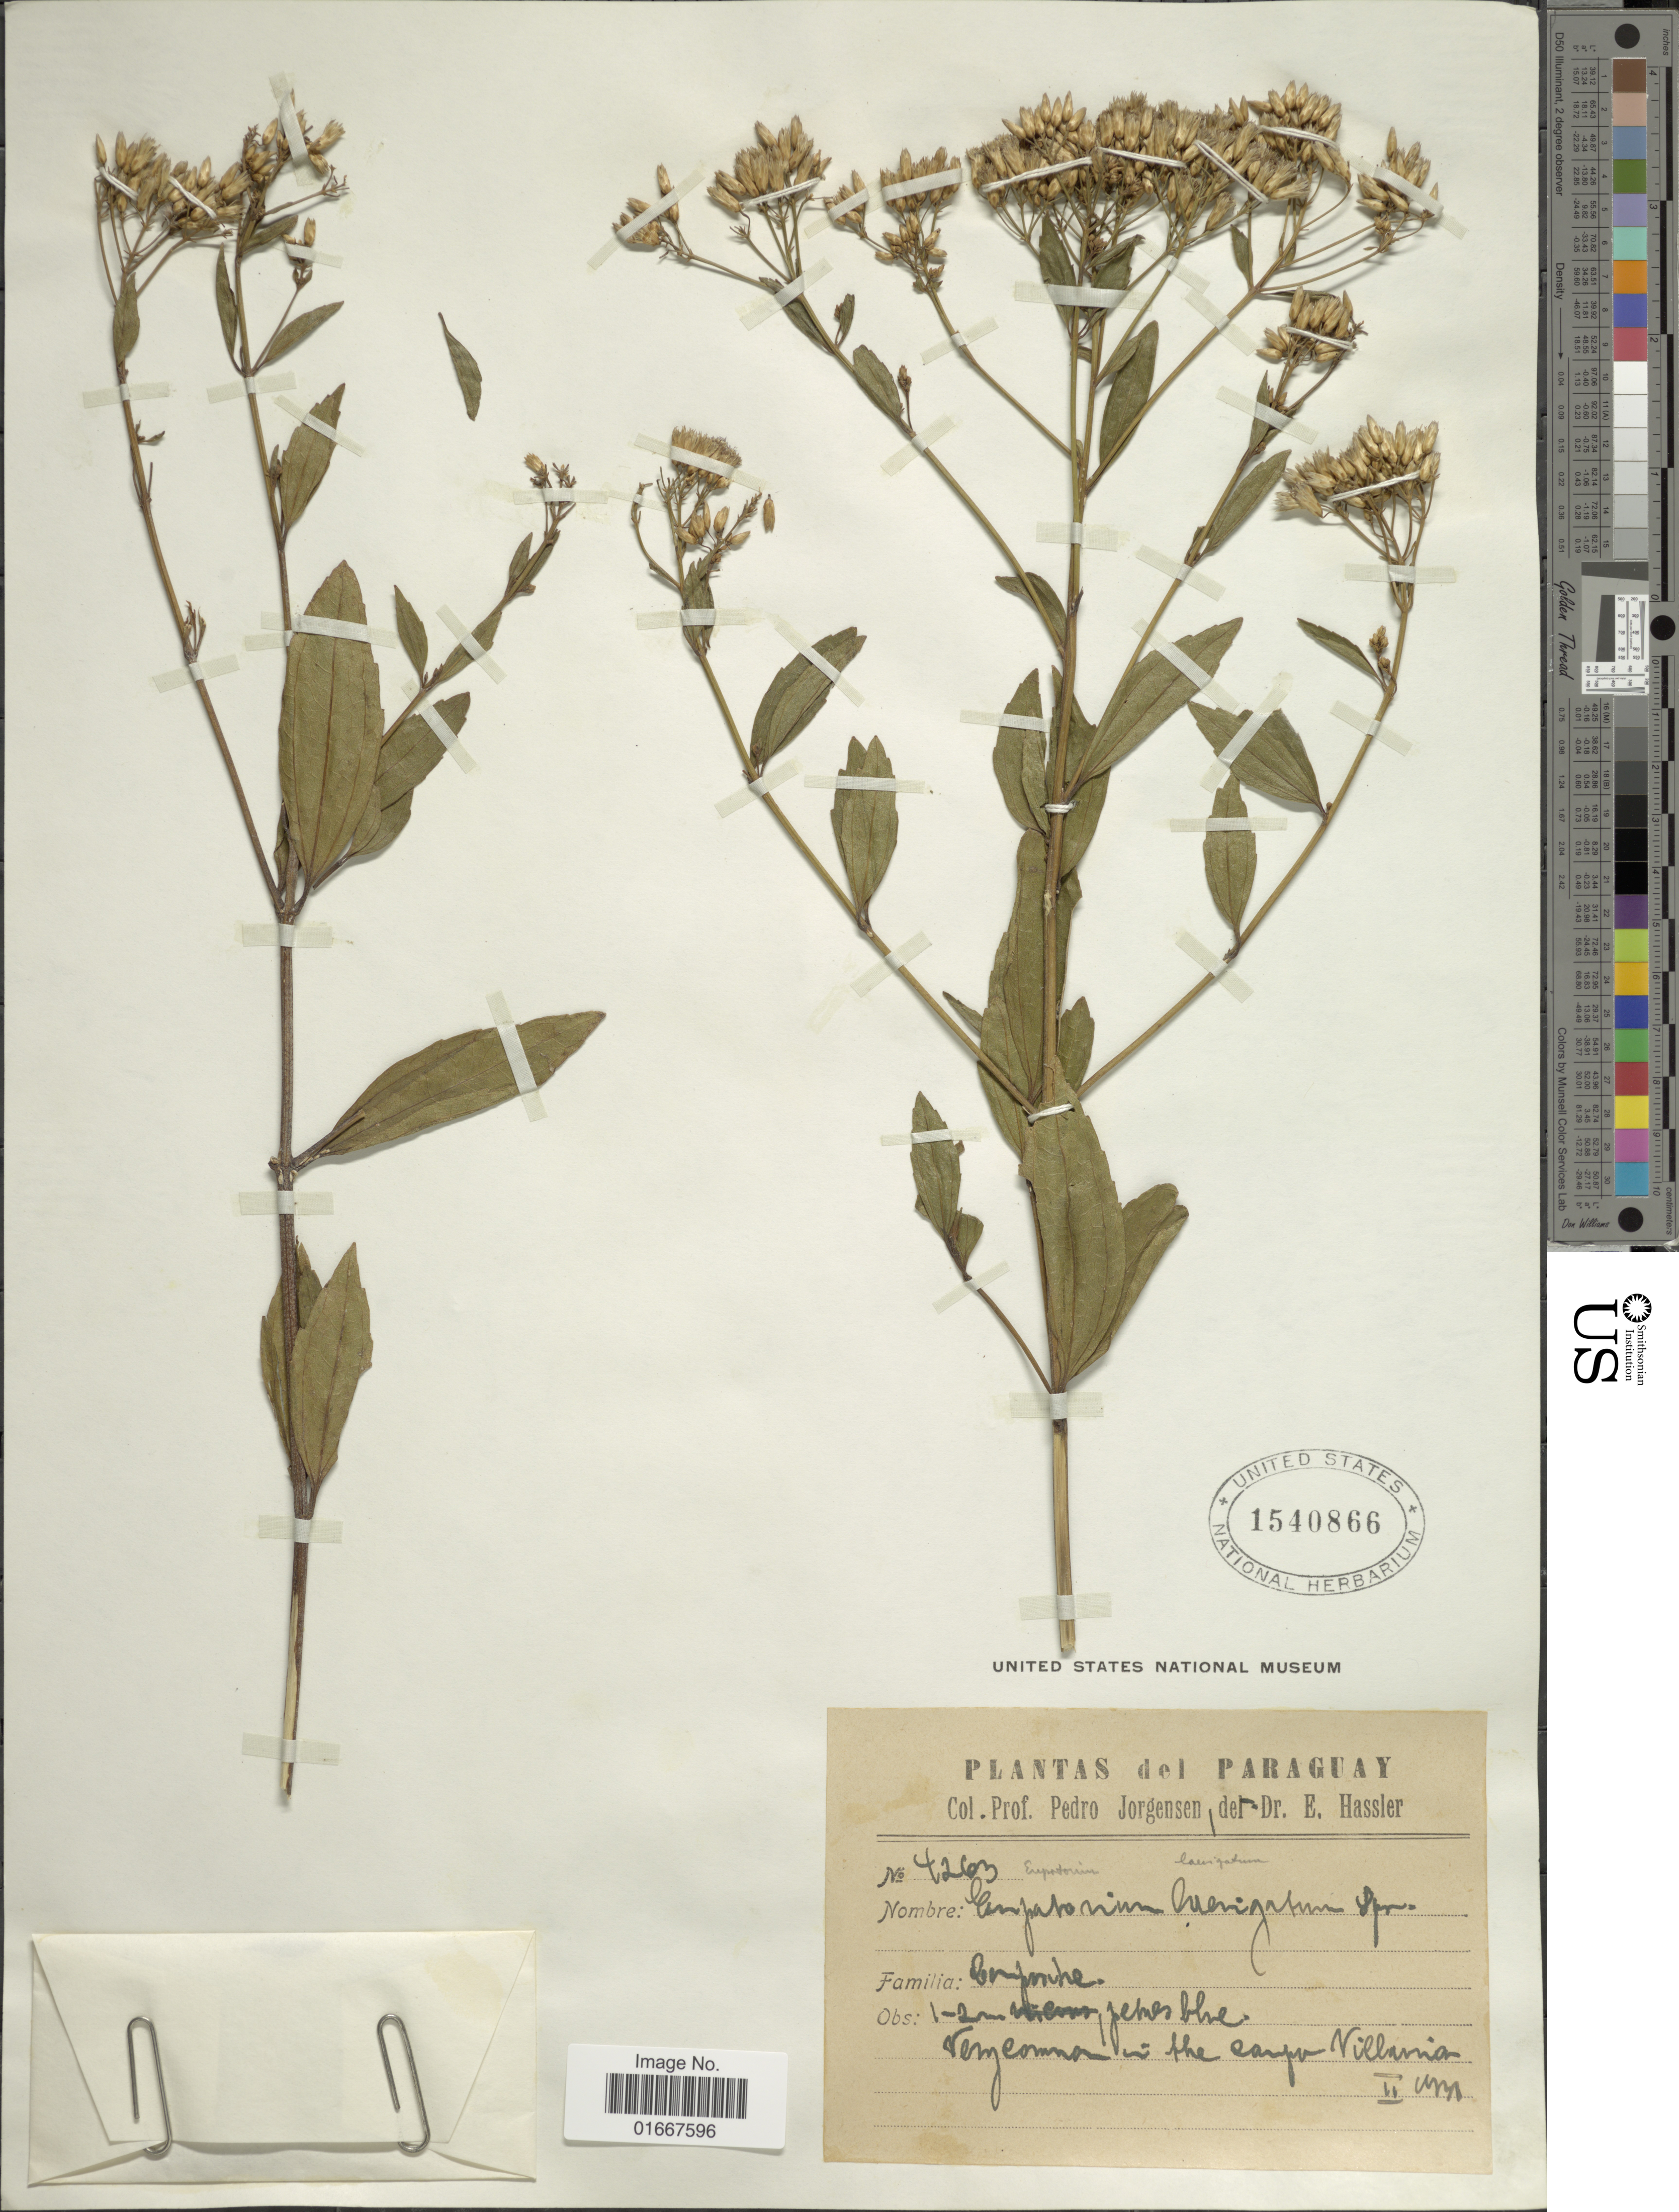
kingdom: Plantae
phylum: Tracheophyta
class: Magnoliopsida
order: Asterales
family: Asteraceae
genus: Chromolaena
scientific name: Chromolaena laevigata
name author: (Lam.) R.M. King & H. Rob.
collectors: P. Jörgensen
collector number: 4263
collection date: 1938-02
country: Paraguay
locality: In the campo Villarrica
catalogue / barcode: US 1540866